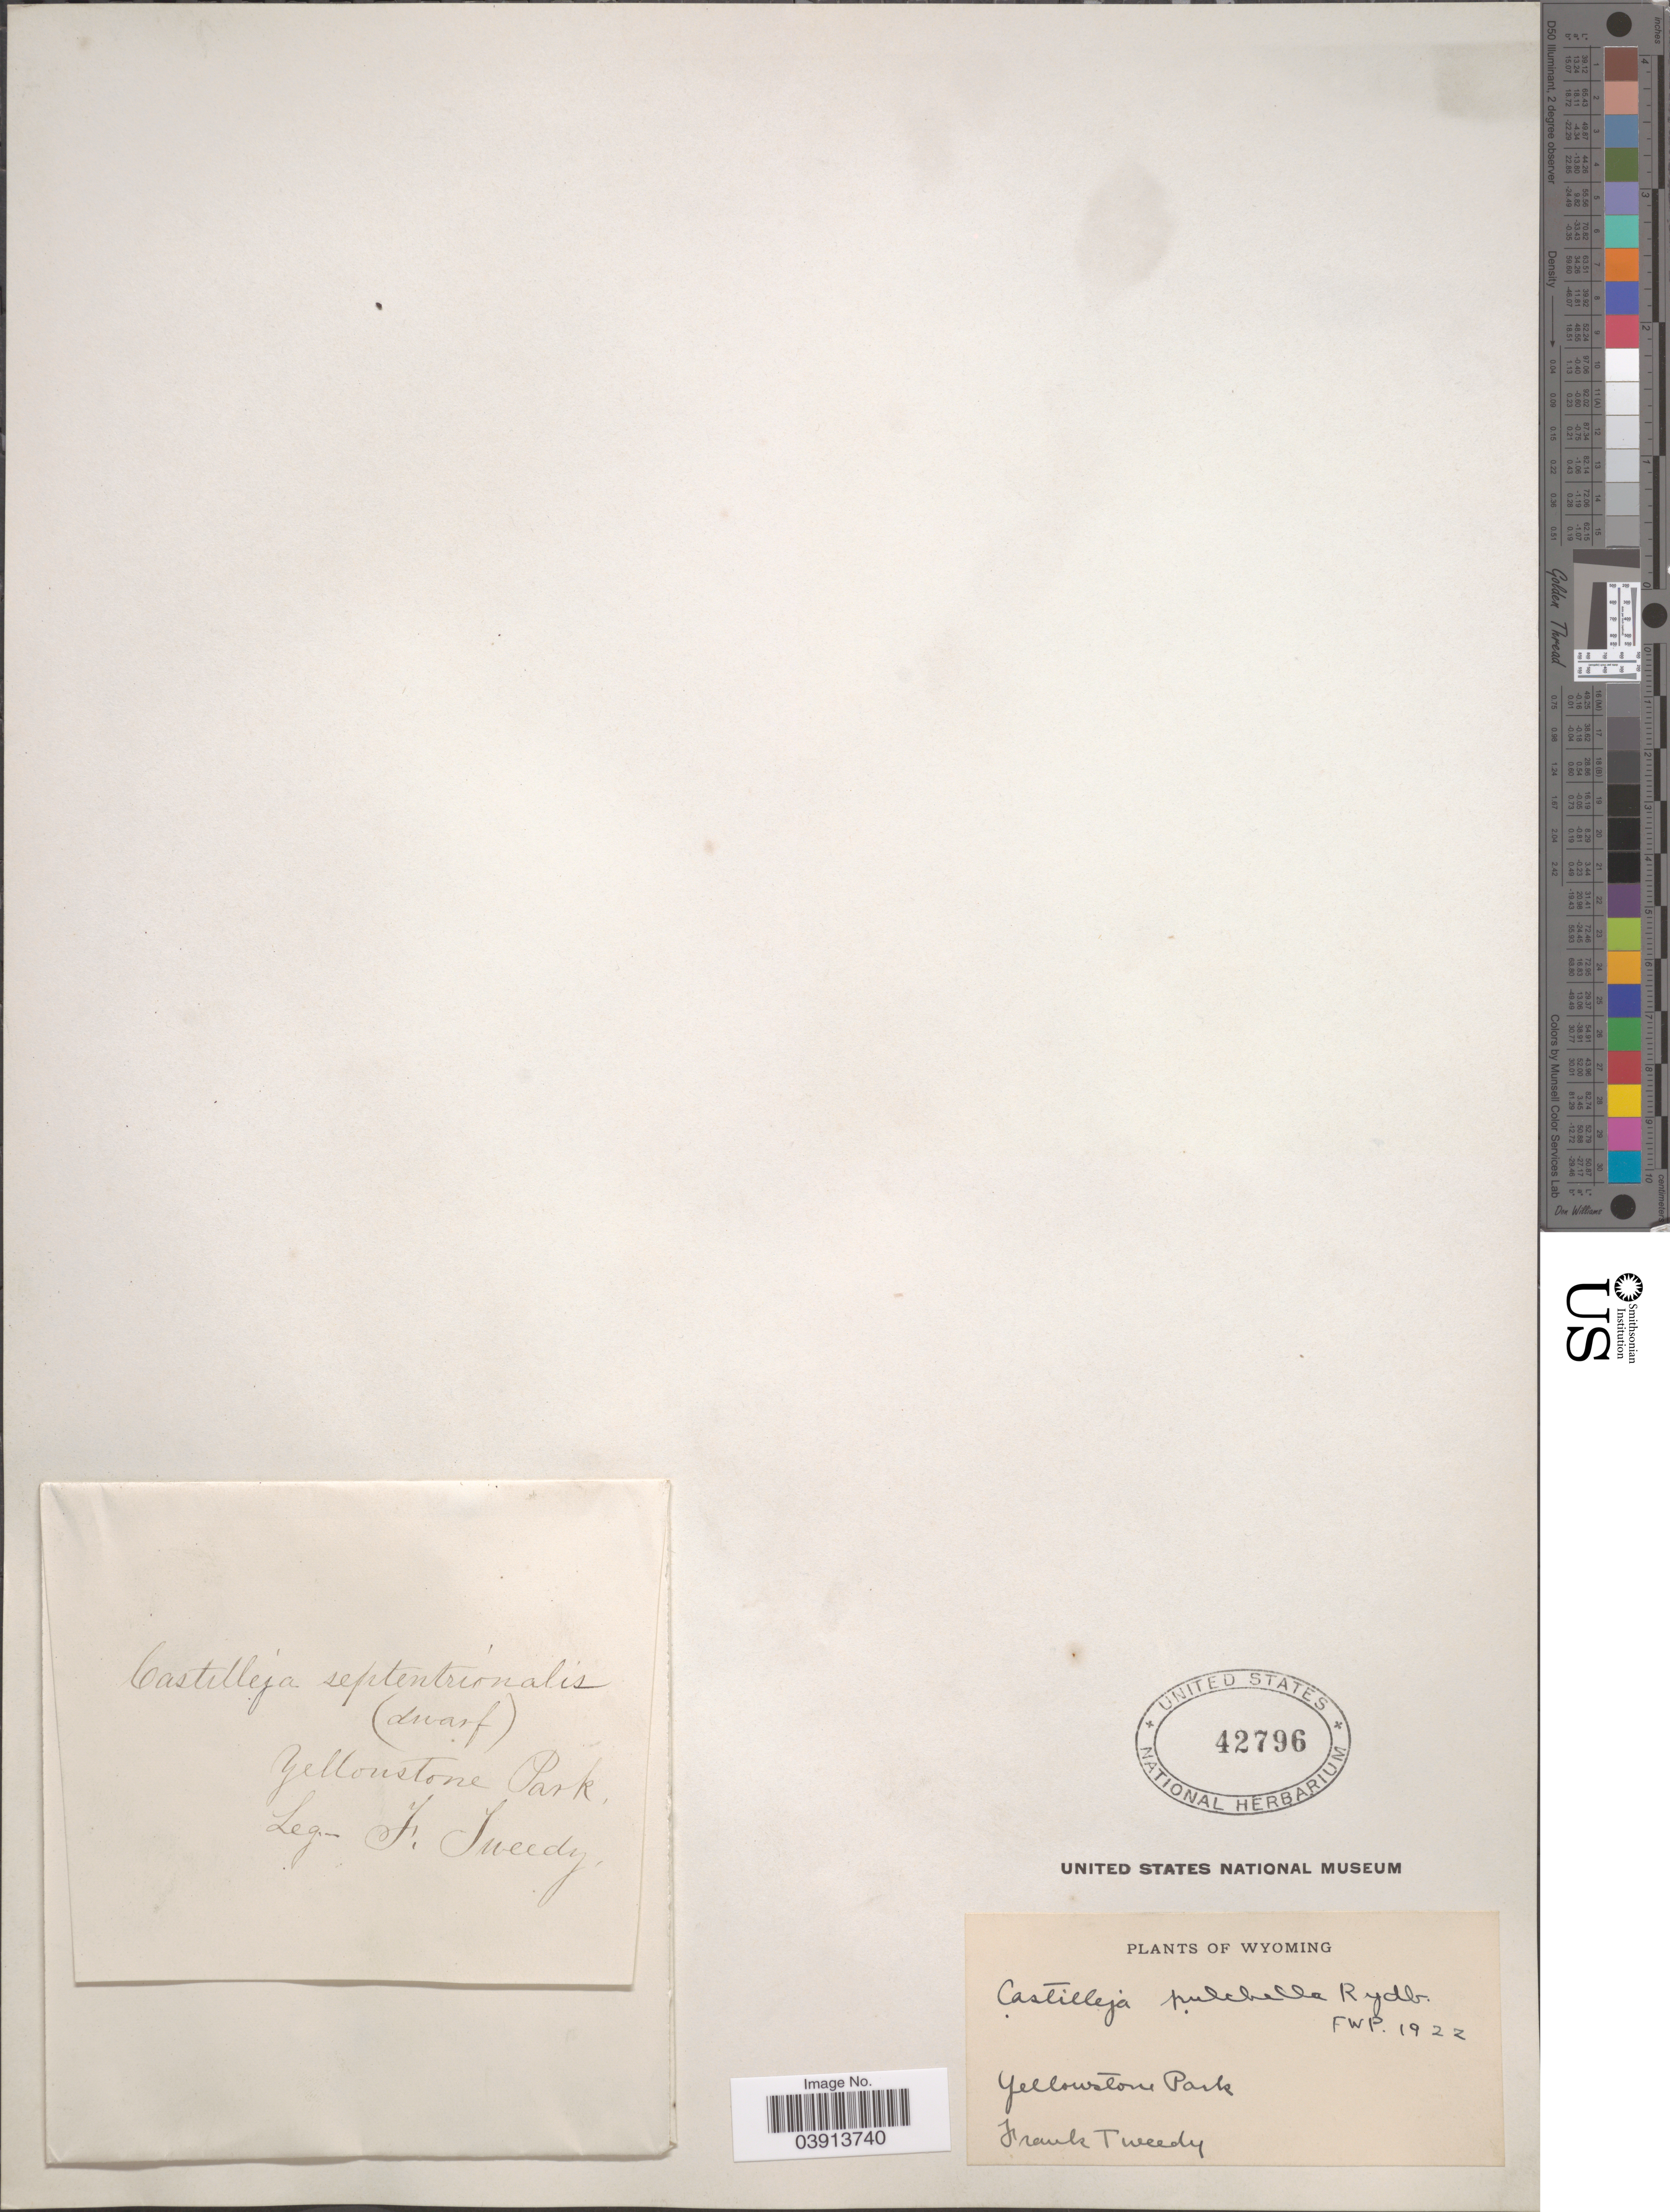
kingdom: Plantae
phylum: Tracheophyta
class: Magnoliopsida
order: Lamiales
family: Orobanchaceae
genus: Castilleja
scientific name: Castilleja pulchella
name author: Rydb.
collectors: F. Tweedy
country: United States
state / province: Wyoming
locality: Yellowstone Park.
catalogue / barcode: US 42796